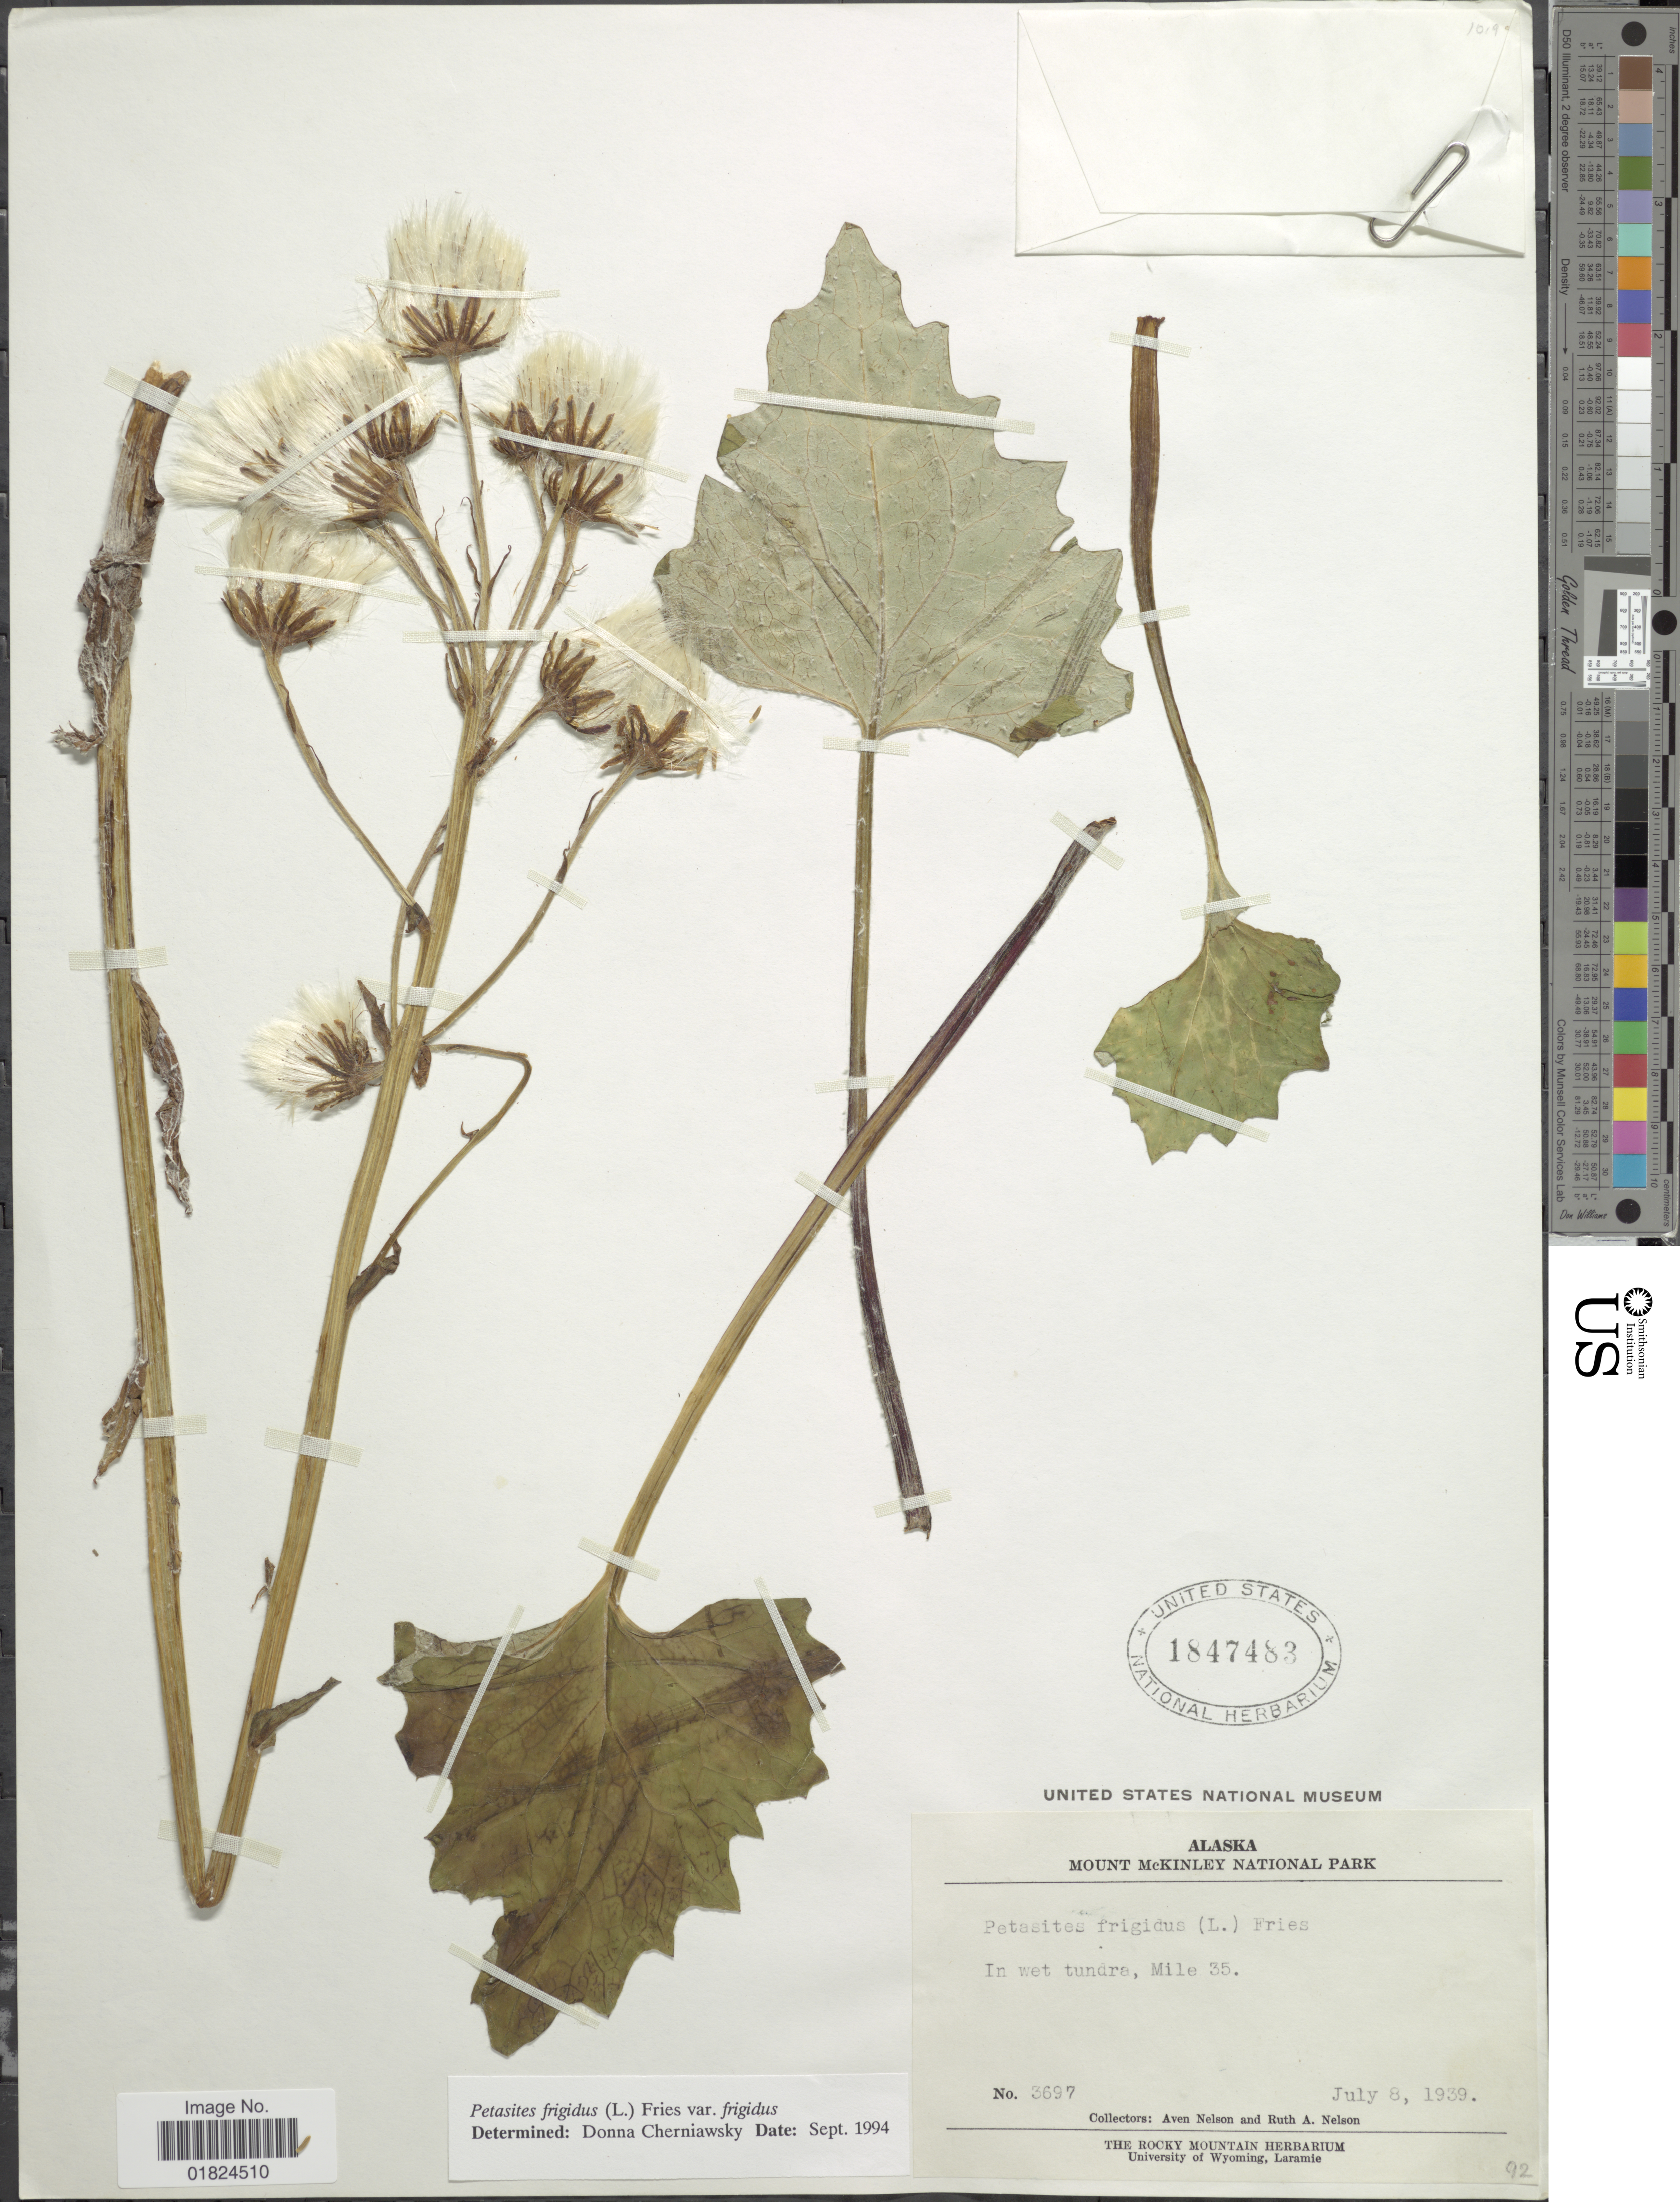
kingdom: Plantae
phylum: Tracheophyta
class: Magnoliopsida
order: Asterales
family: Asteraceae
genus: Petasites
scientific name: Petasites frigidus var. frigidus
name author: (L.) Fr.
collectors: A. Nelson & R. A. Nelson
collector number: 3697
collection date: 1939-07-08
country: United States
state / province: Alaska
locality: In wet tundra, Mile 35, Mount McKinley National Park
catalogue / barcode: US 1847483